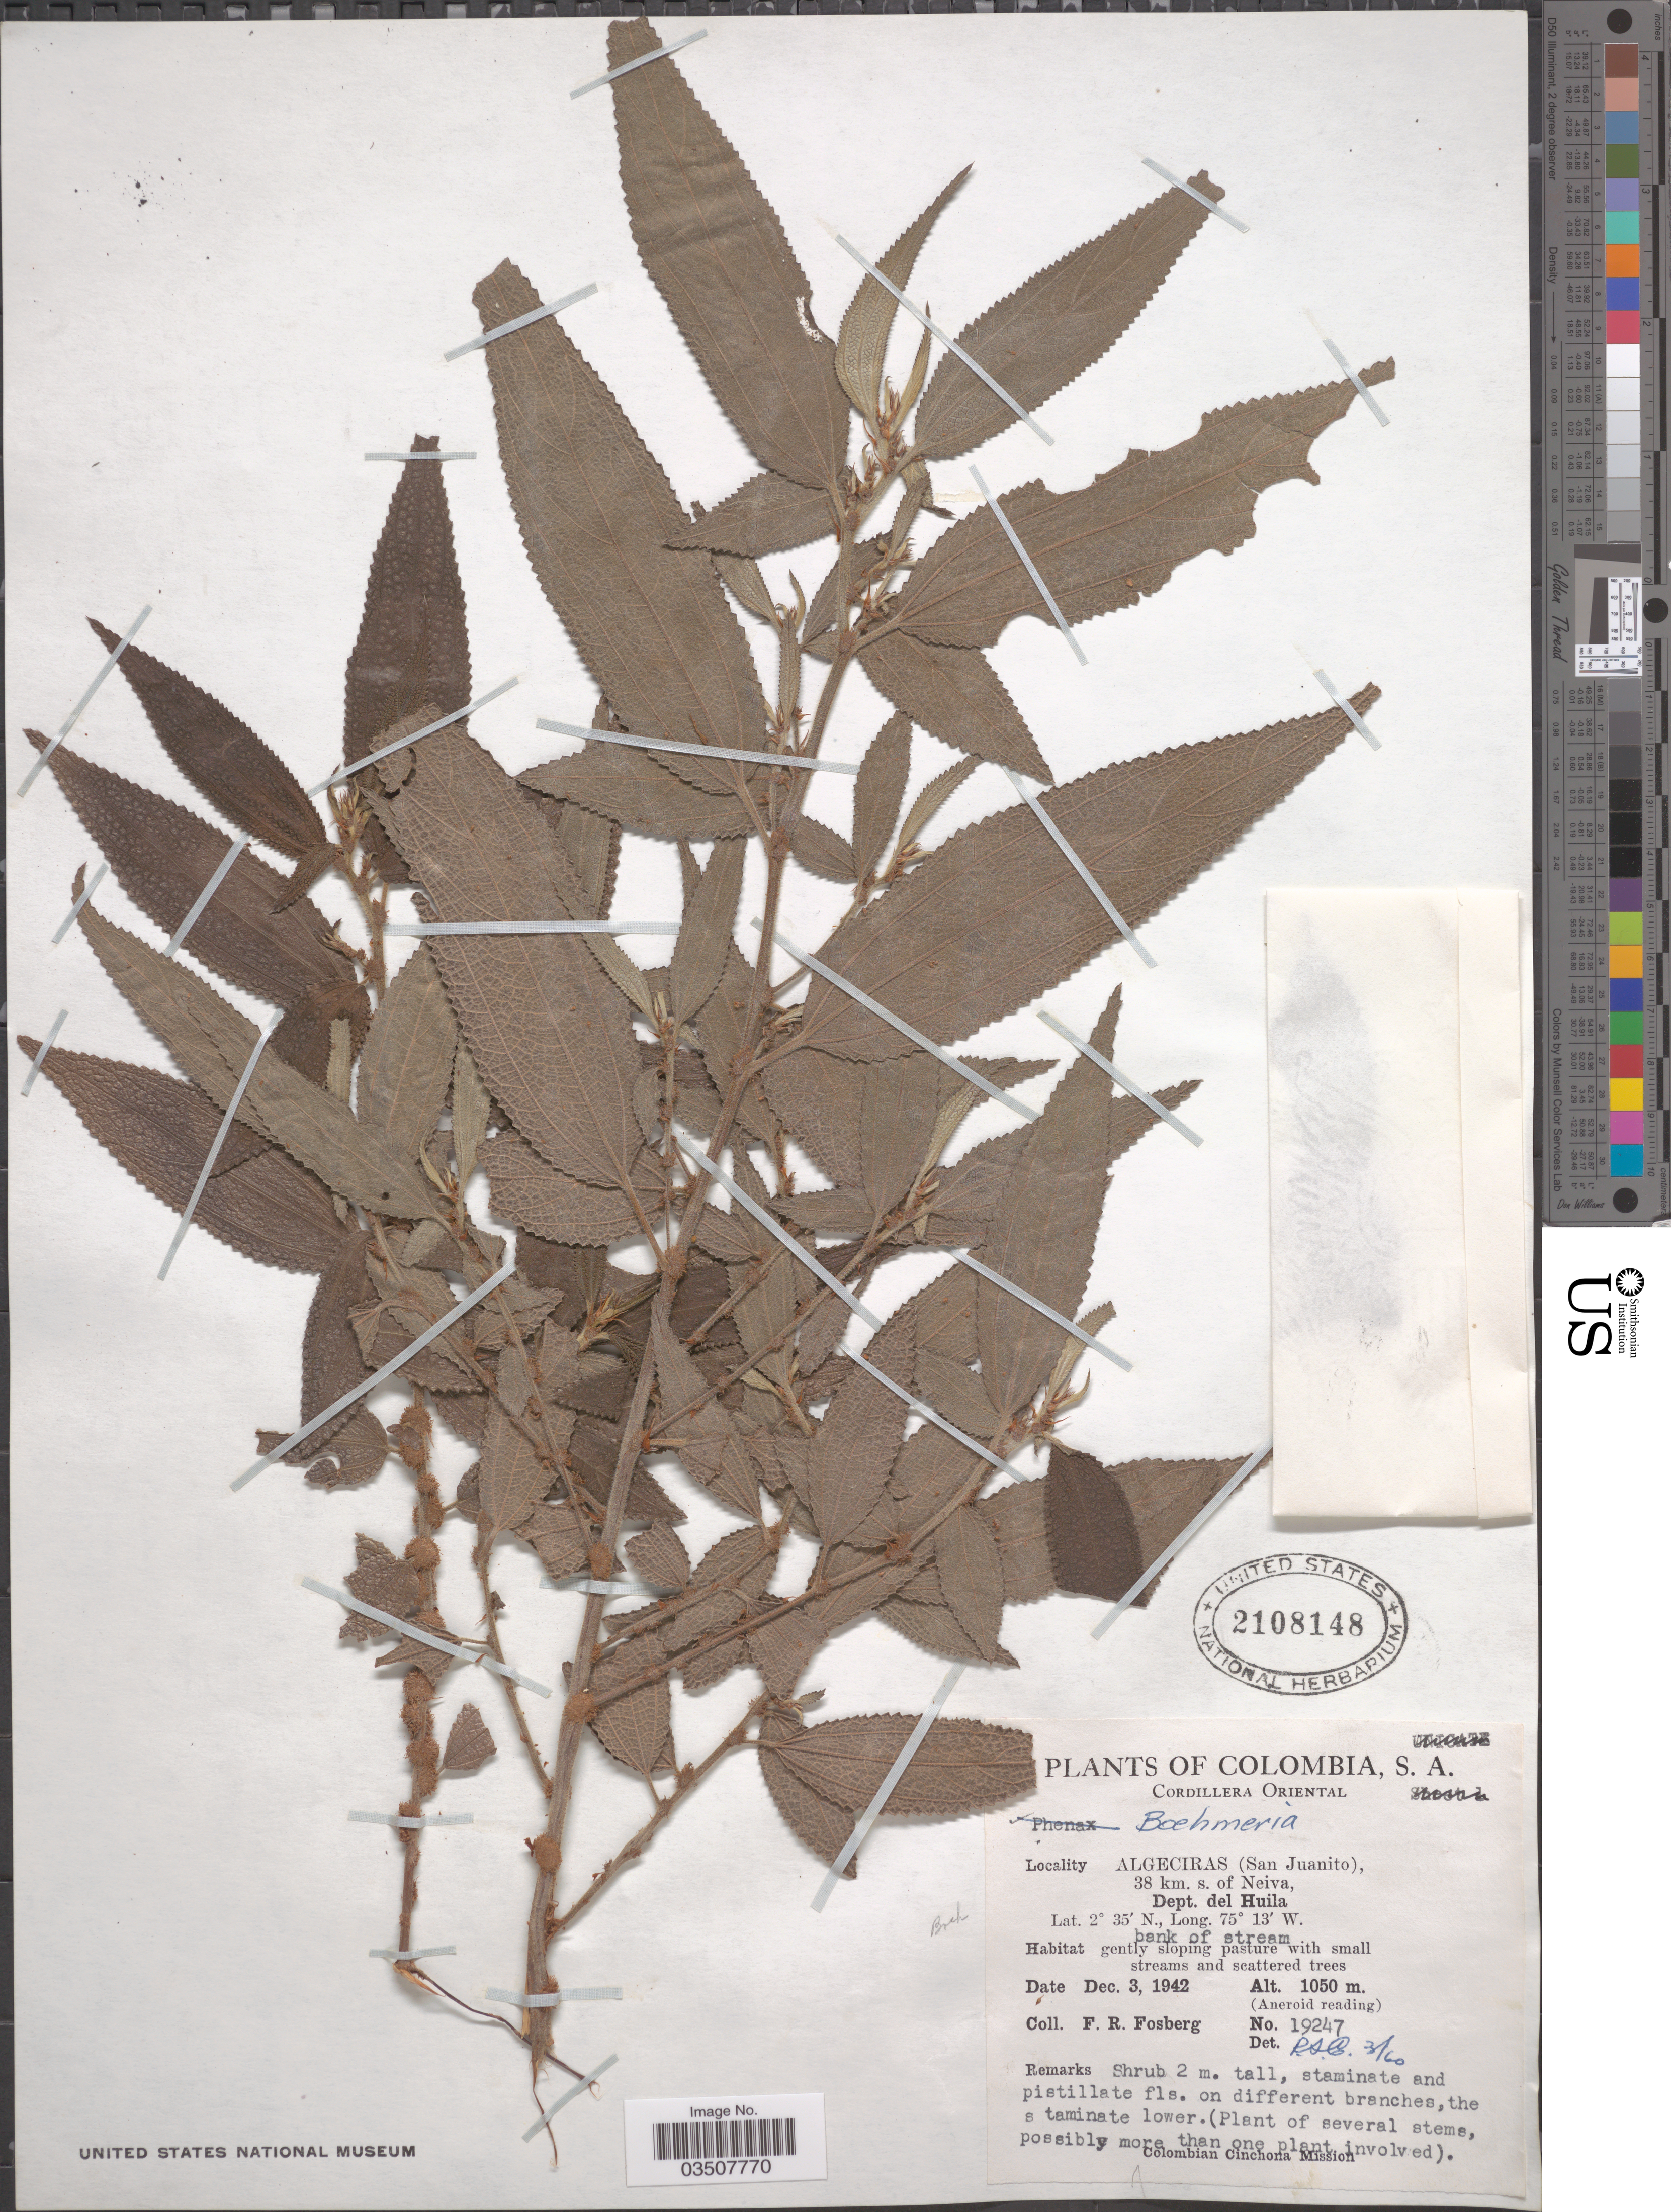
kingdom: Plantae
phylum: Tracheophyta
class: Magnoliopsida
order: Rosales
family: Urticaceae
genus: Boehmeria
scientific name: Boehmeria sp.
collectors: F. R. Fosberg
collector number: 19247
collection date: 1942-12-03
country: Colombia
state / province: Huila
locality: Cordillera Oriental. Algeciras (San Juanito), 38 km. s. of Neiva, Dept. del Huila.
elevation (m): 1050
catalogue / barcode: US 2108148